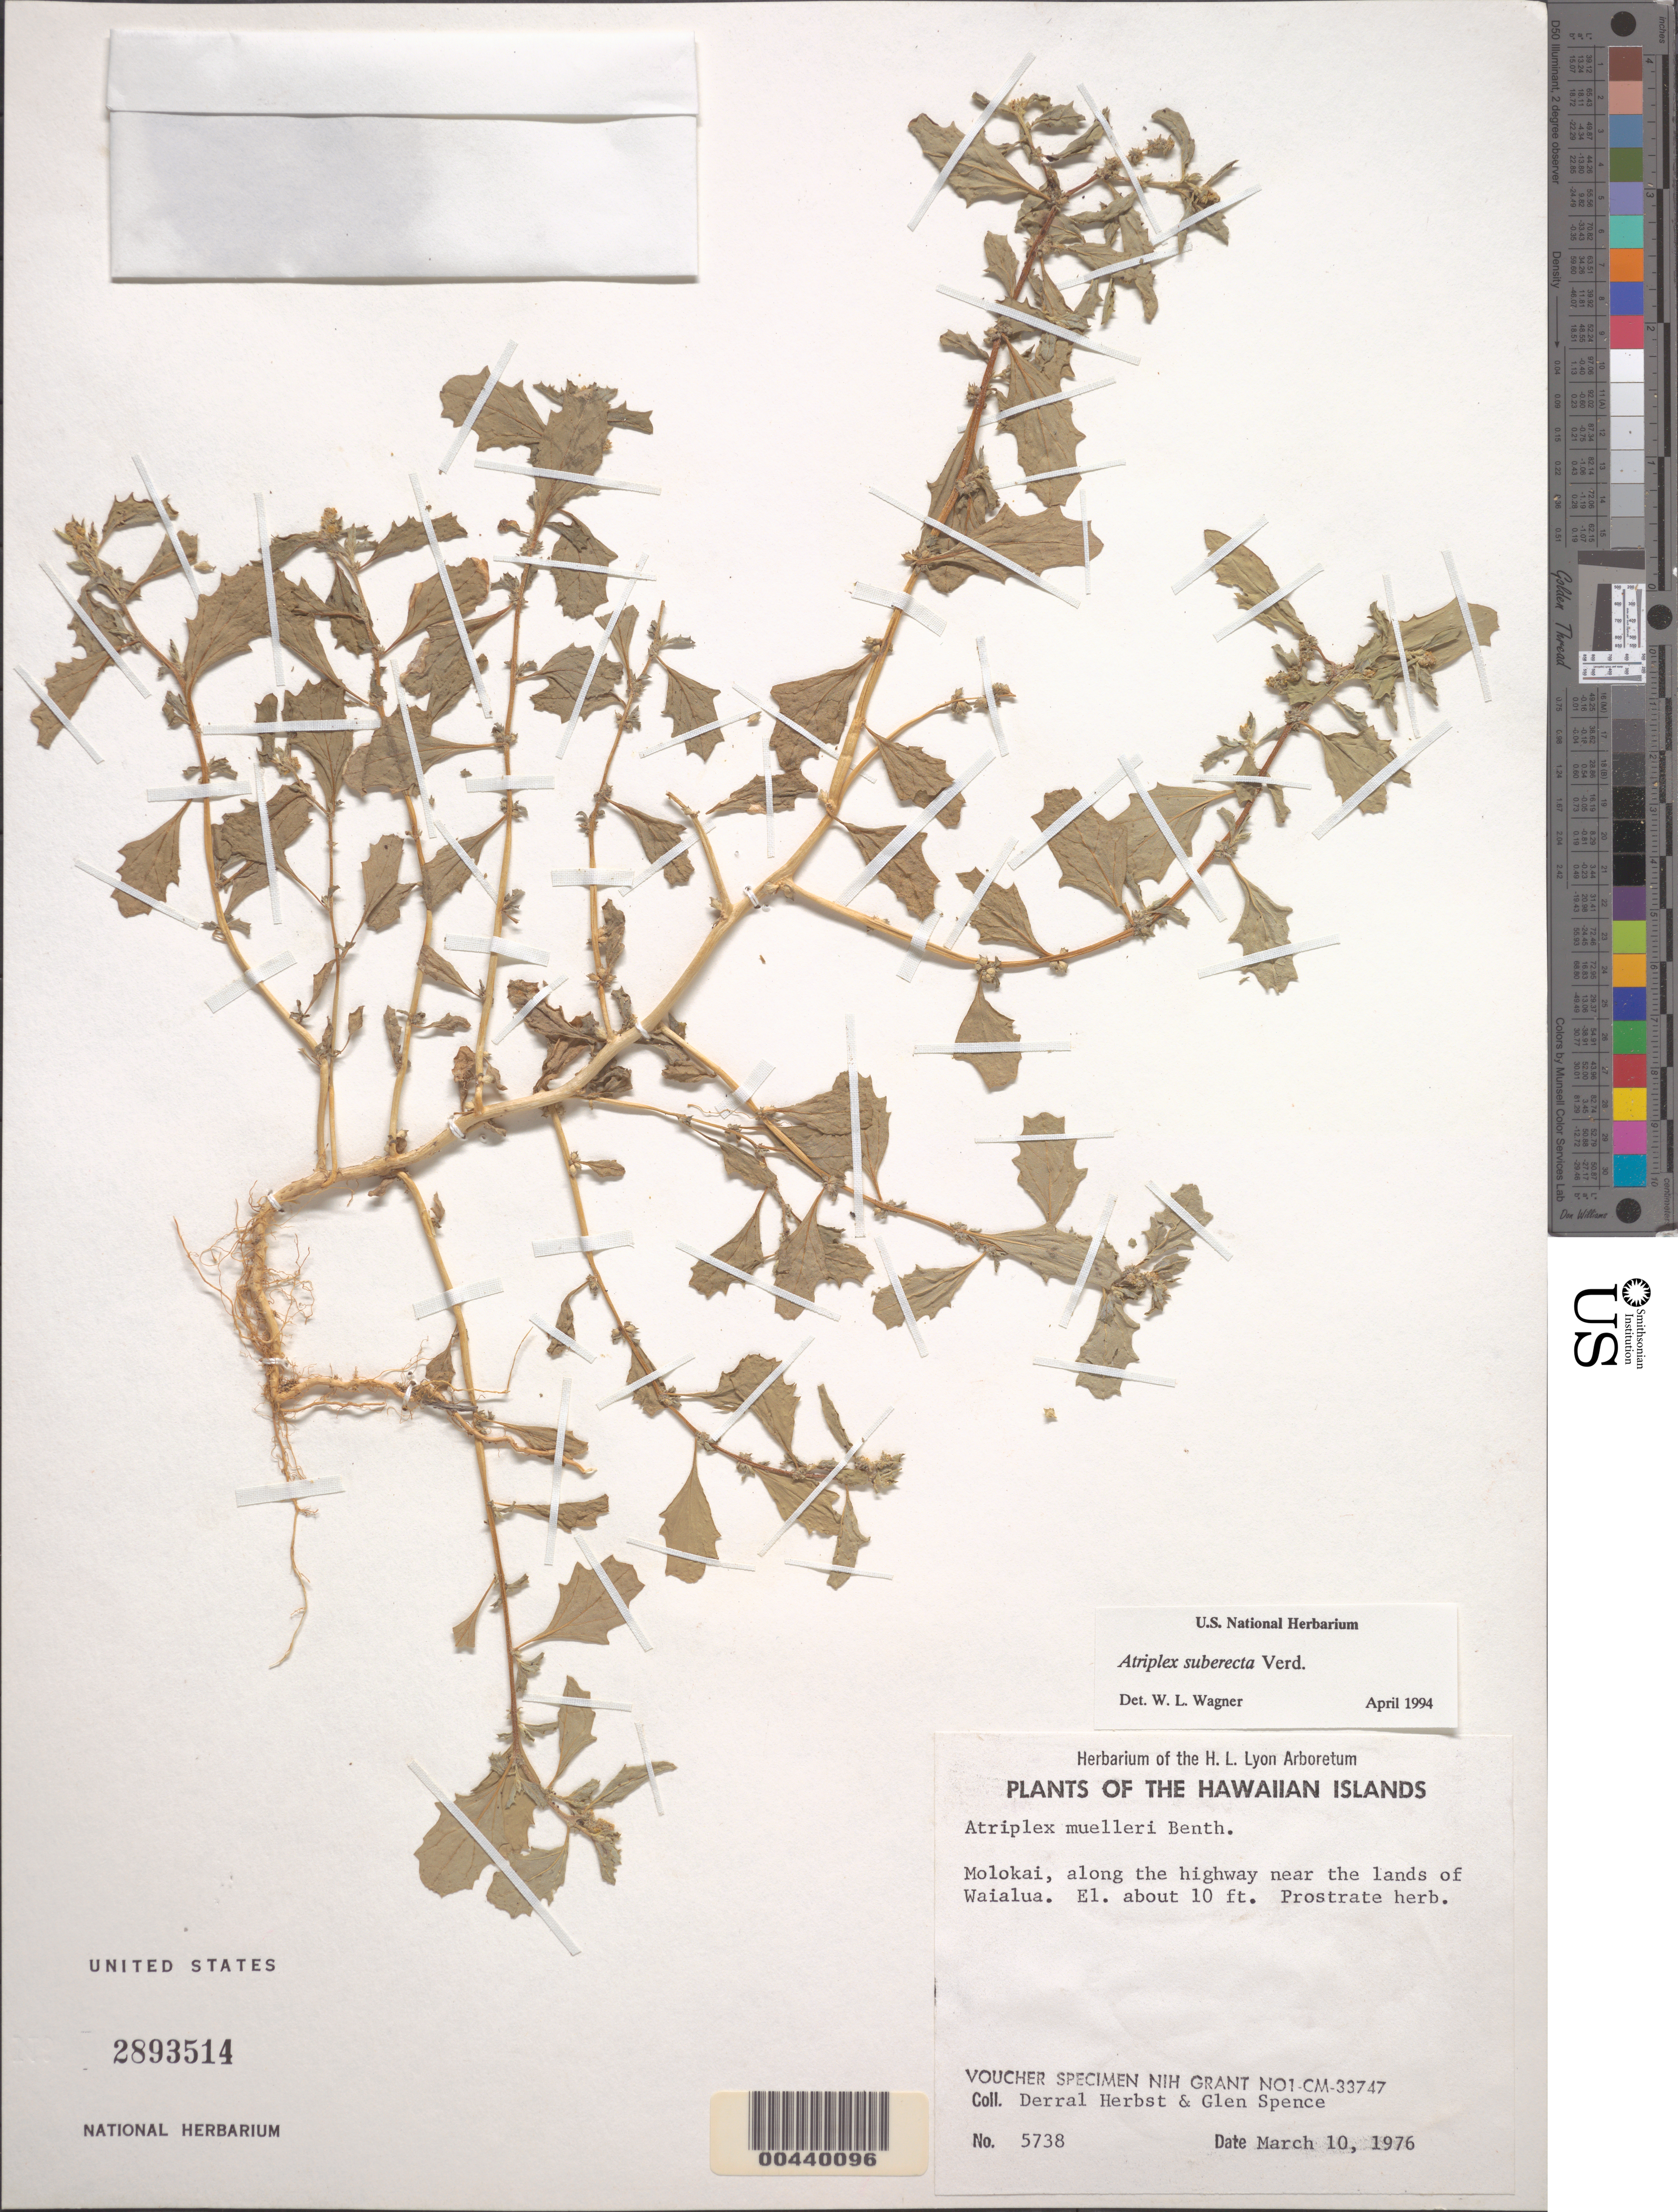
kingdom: Plantae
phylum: Tracheophyta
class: Magnoliopsida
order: Caryophyllales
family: Amaranthaceae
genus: Atriplex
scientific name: Atriplex suberecta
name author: Verd.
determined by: Wagner, W. L., (BOT), Smithsonian Institution - National Museum of Natural History (UNITED STATES)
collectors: D. R. Herbst & G. Spence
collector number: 5738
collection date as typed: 10 Mar 1976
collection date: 1976-03-10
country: United States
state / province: Hawaii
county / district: Maui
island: Moloka'i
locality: Along the highway near the lands of Waialua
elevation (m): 3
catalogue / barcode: US 2893514